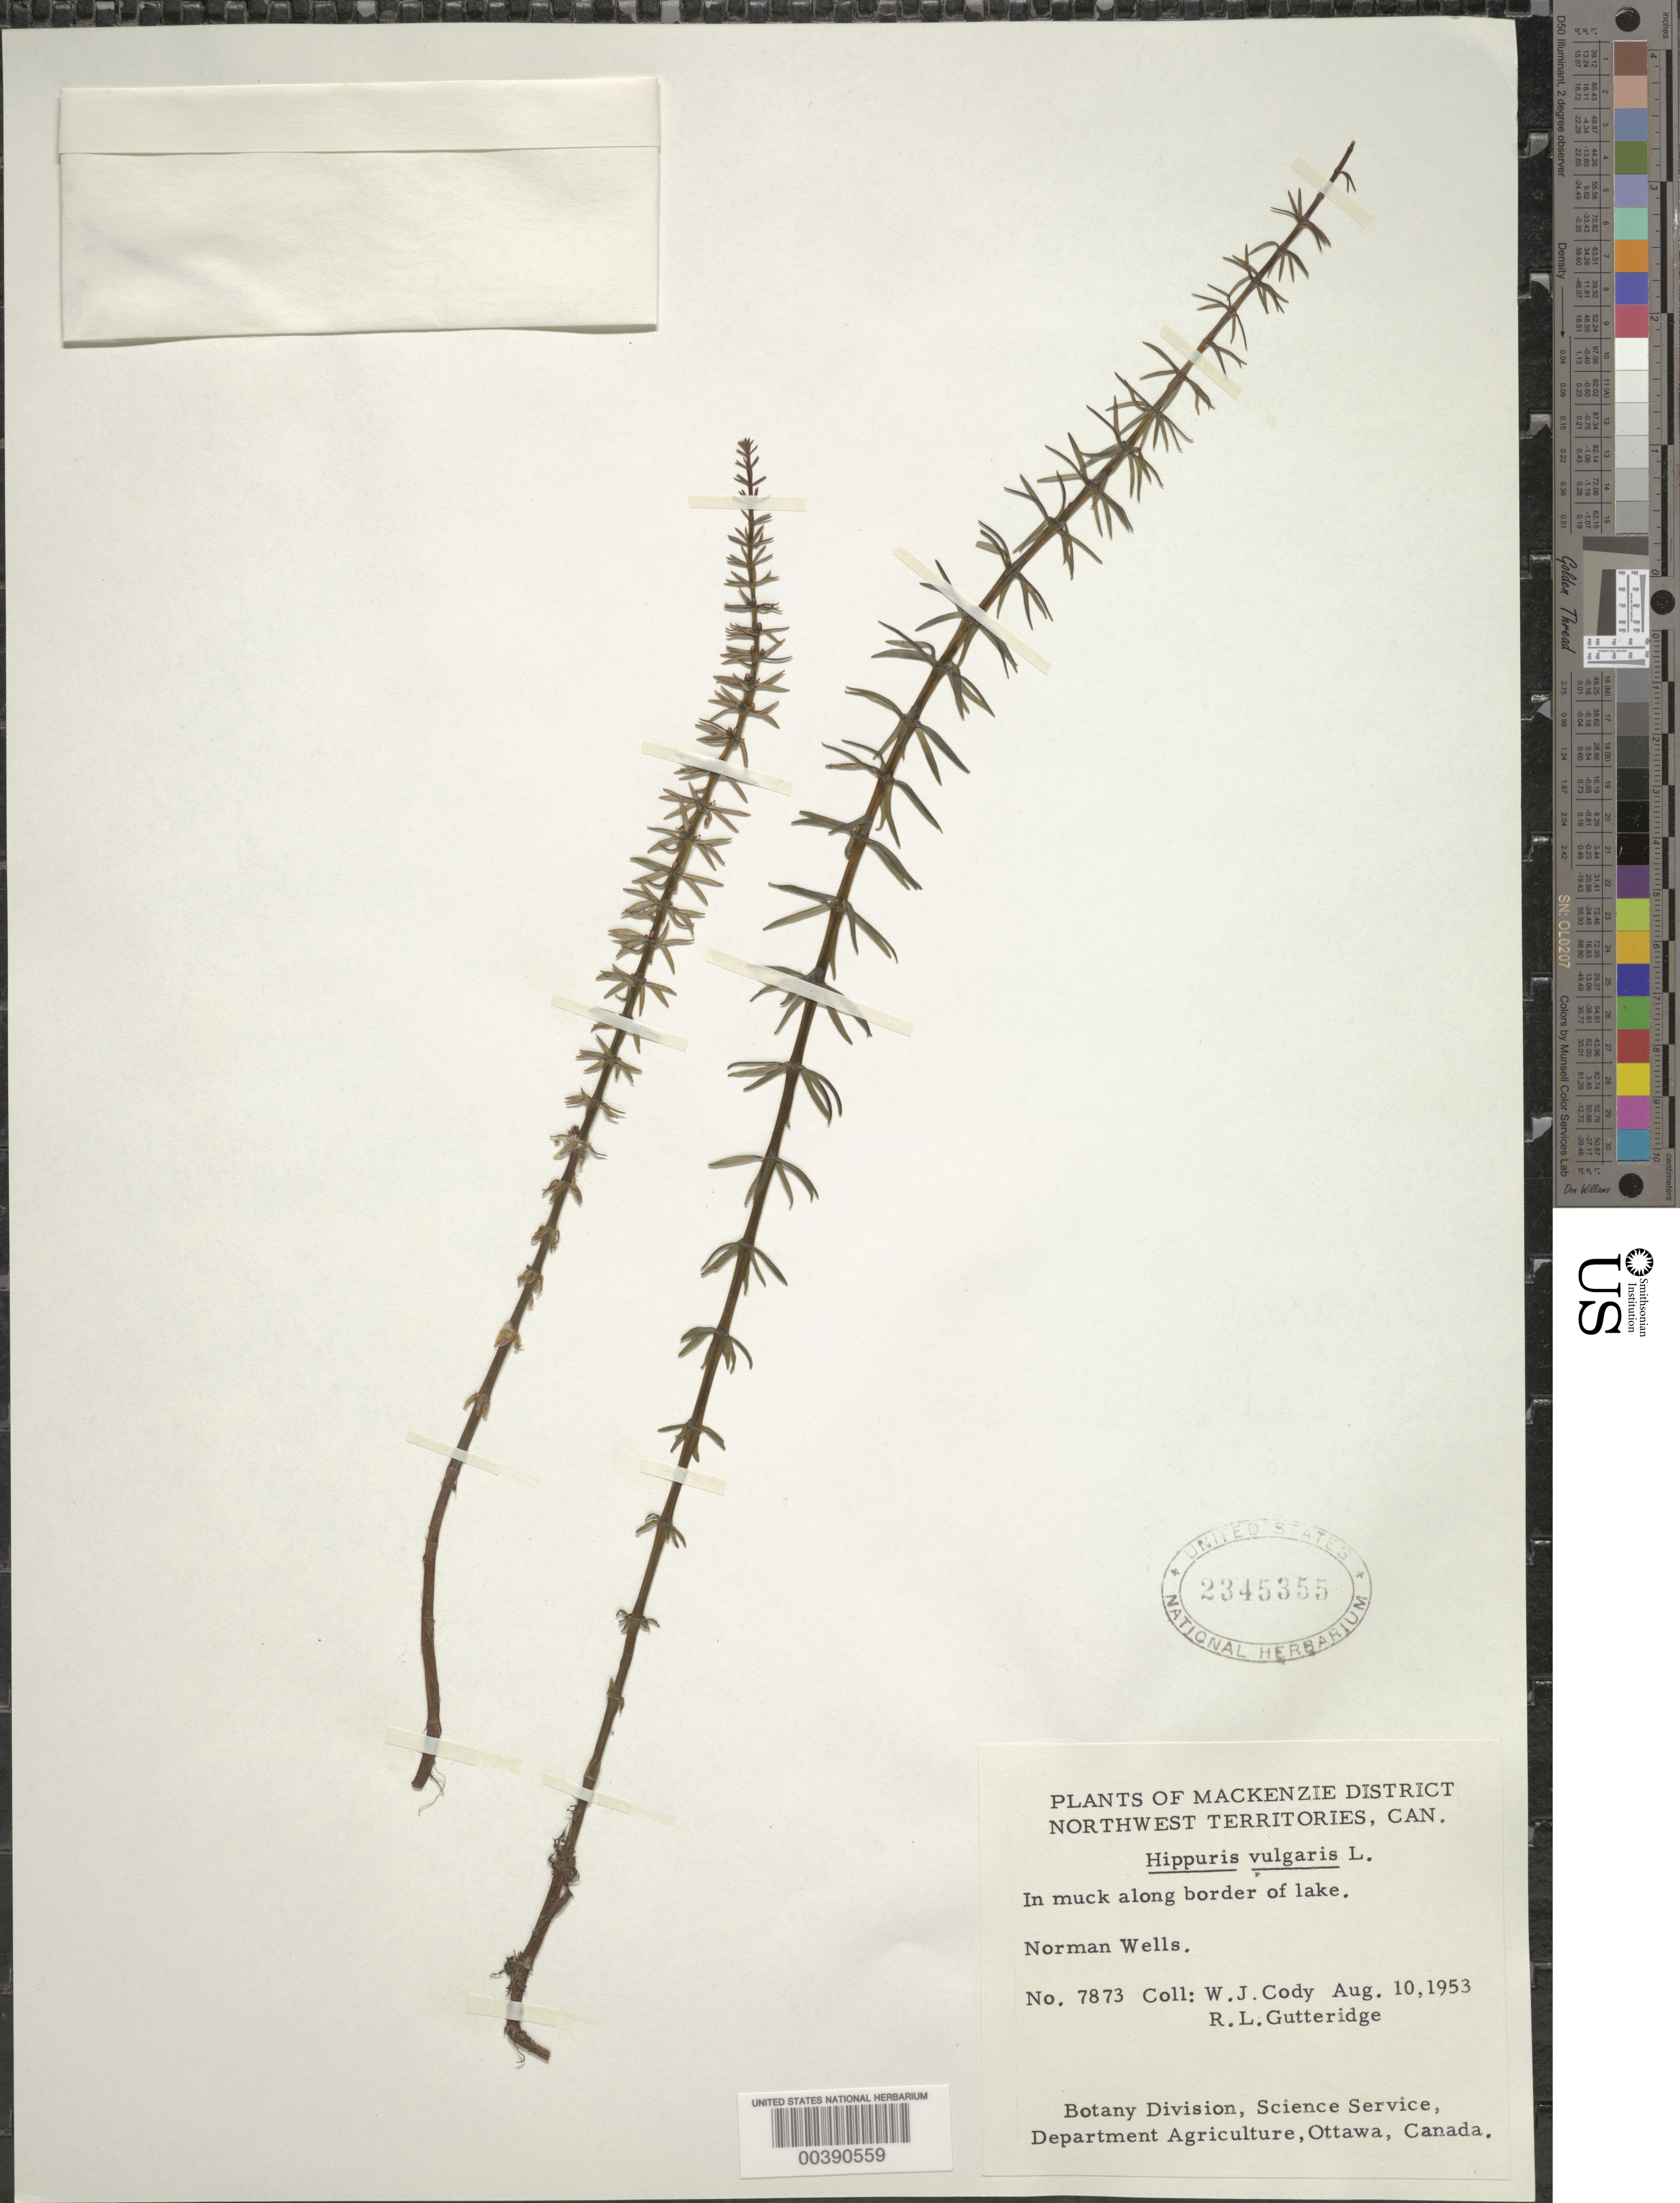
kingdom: Plantae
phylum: Tracheophyta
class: Magnoliopsida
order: Lamiales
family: Plantaginaceae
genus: Hippuris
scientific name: Hippuris vulgaris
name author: L.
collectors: W. Cody & R. Gutteridge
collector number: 7873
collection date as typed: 10 Aug 1953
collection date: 1953-08-10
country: Canada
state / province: Northwest Territories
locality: Mackenzie dist., norman wells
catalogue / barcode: US 2345355